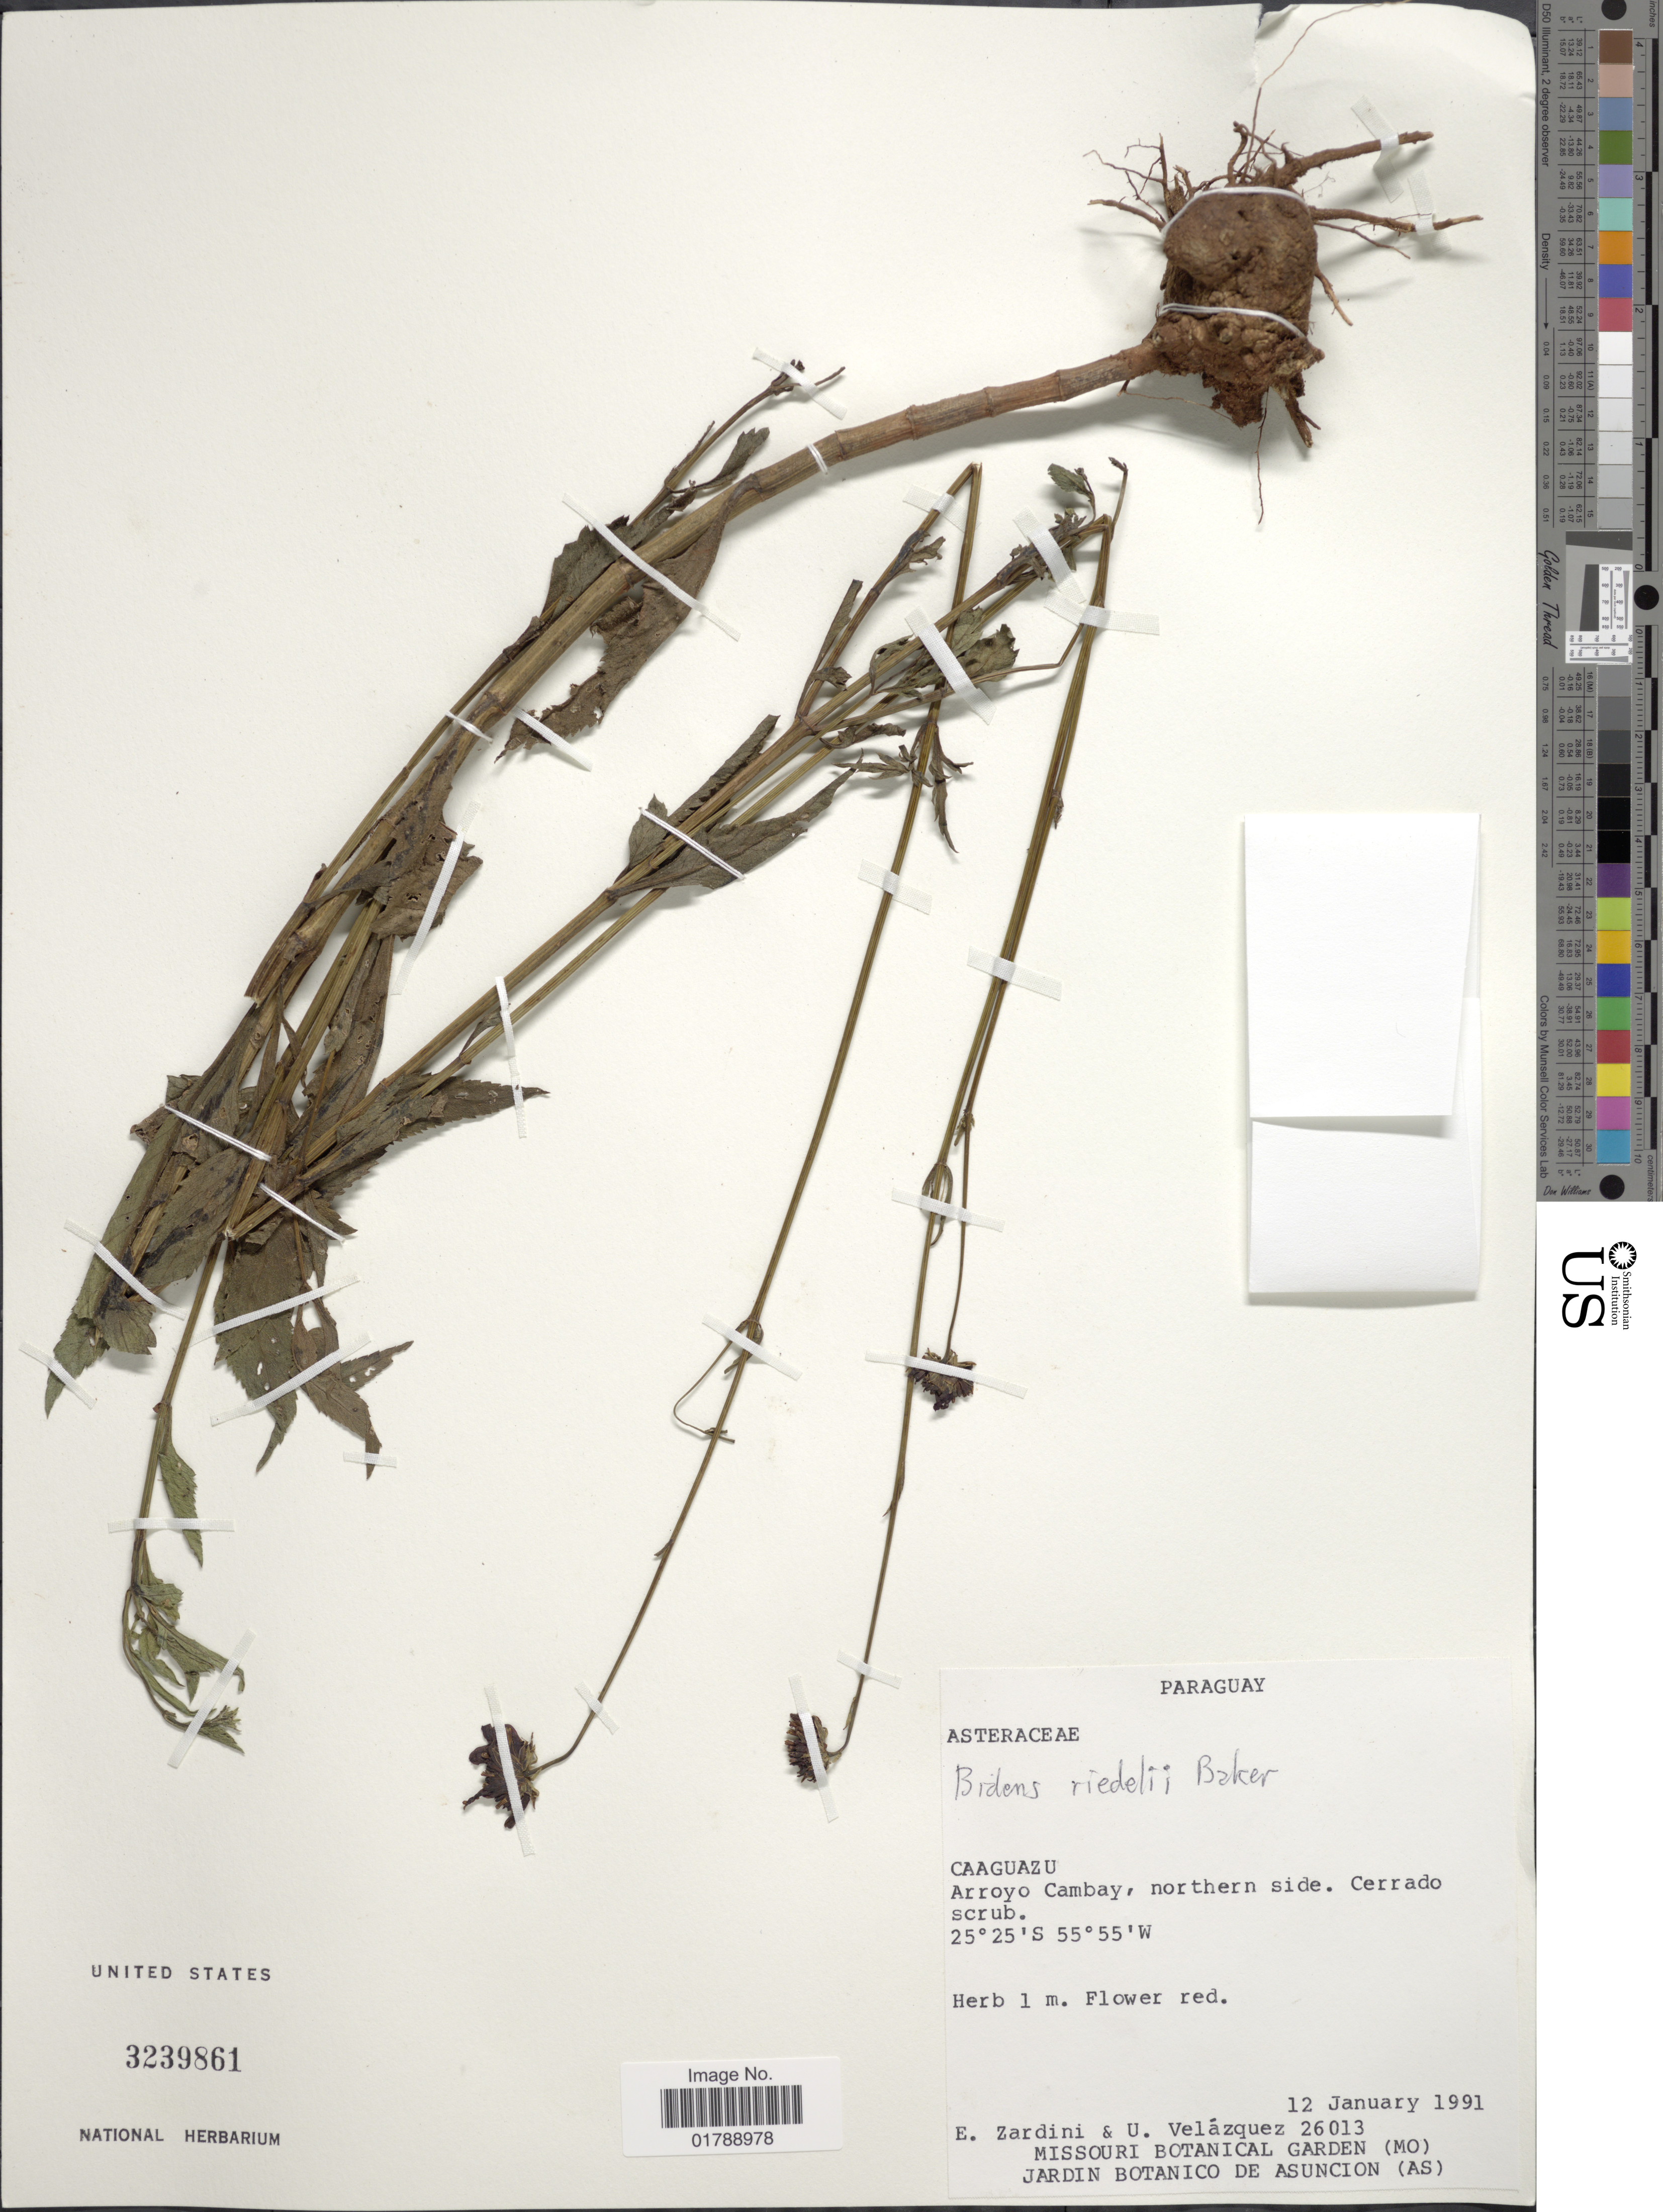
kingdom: Plantae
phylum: Tracheophyta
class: Magnoliopsida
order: Asterales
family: Asteraceae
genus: Bidens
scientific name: Bidens riedelii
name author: Baker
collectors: E. M. Zardini & U. Velázquez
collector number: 26013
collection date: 1991-01-12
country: Paraguay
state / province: Caaguazu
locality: Arroyo Cambay, northern side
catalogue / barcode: US 3239861